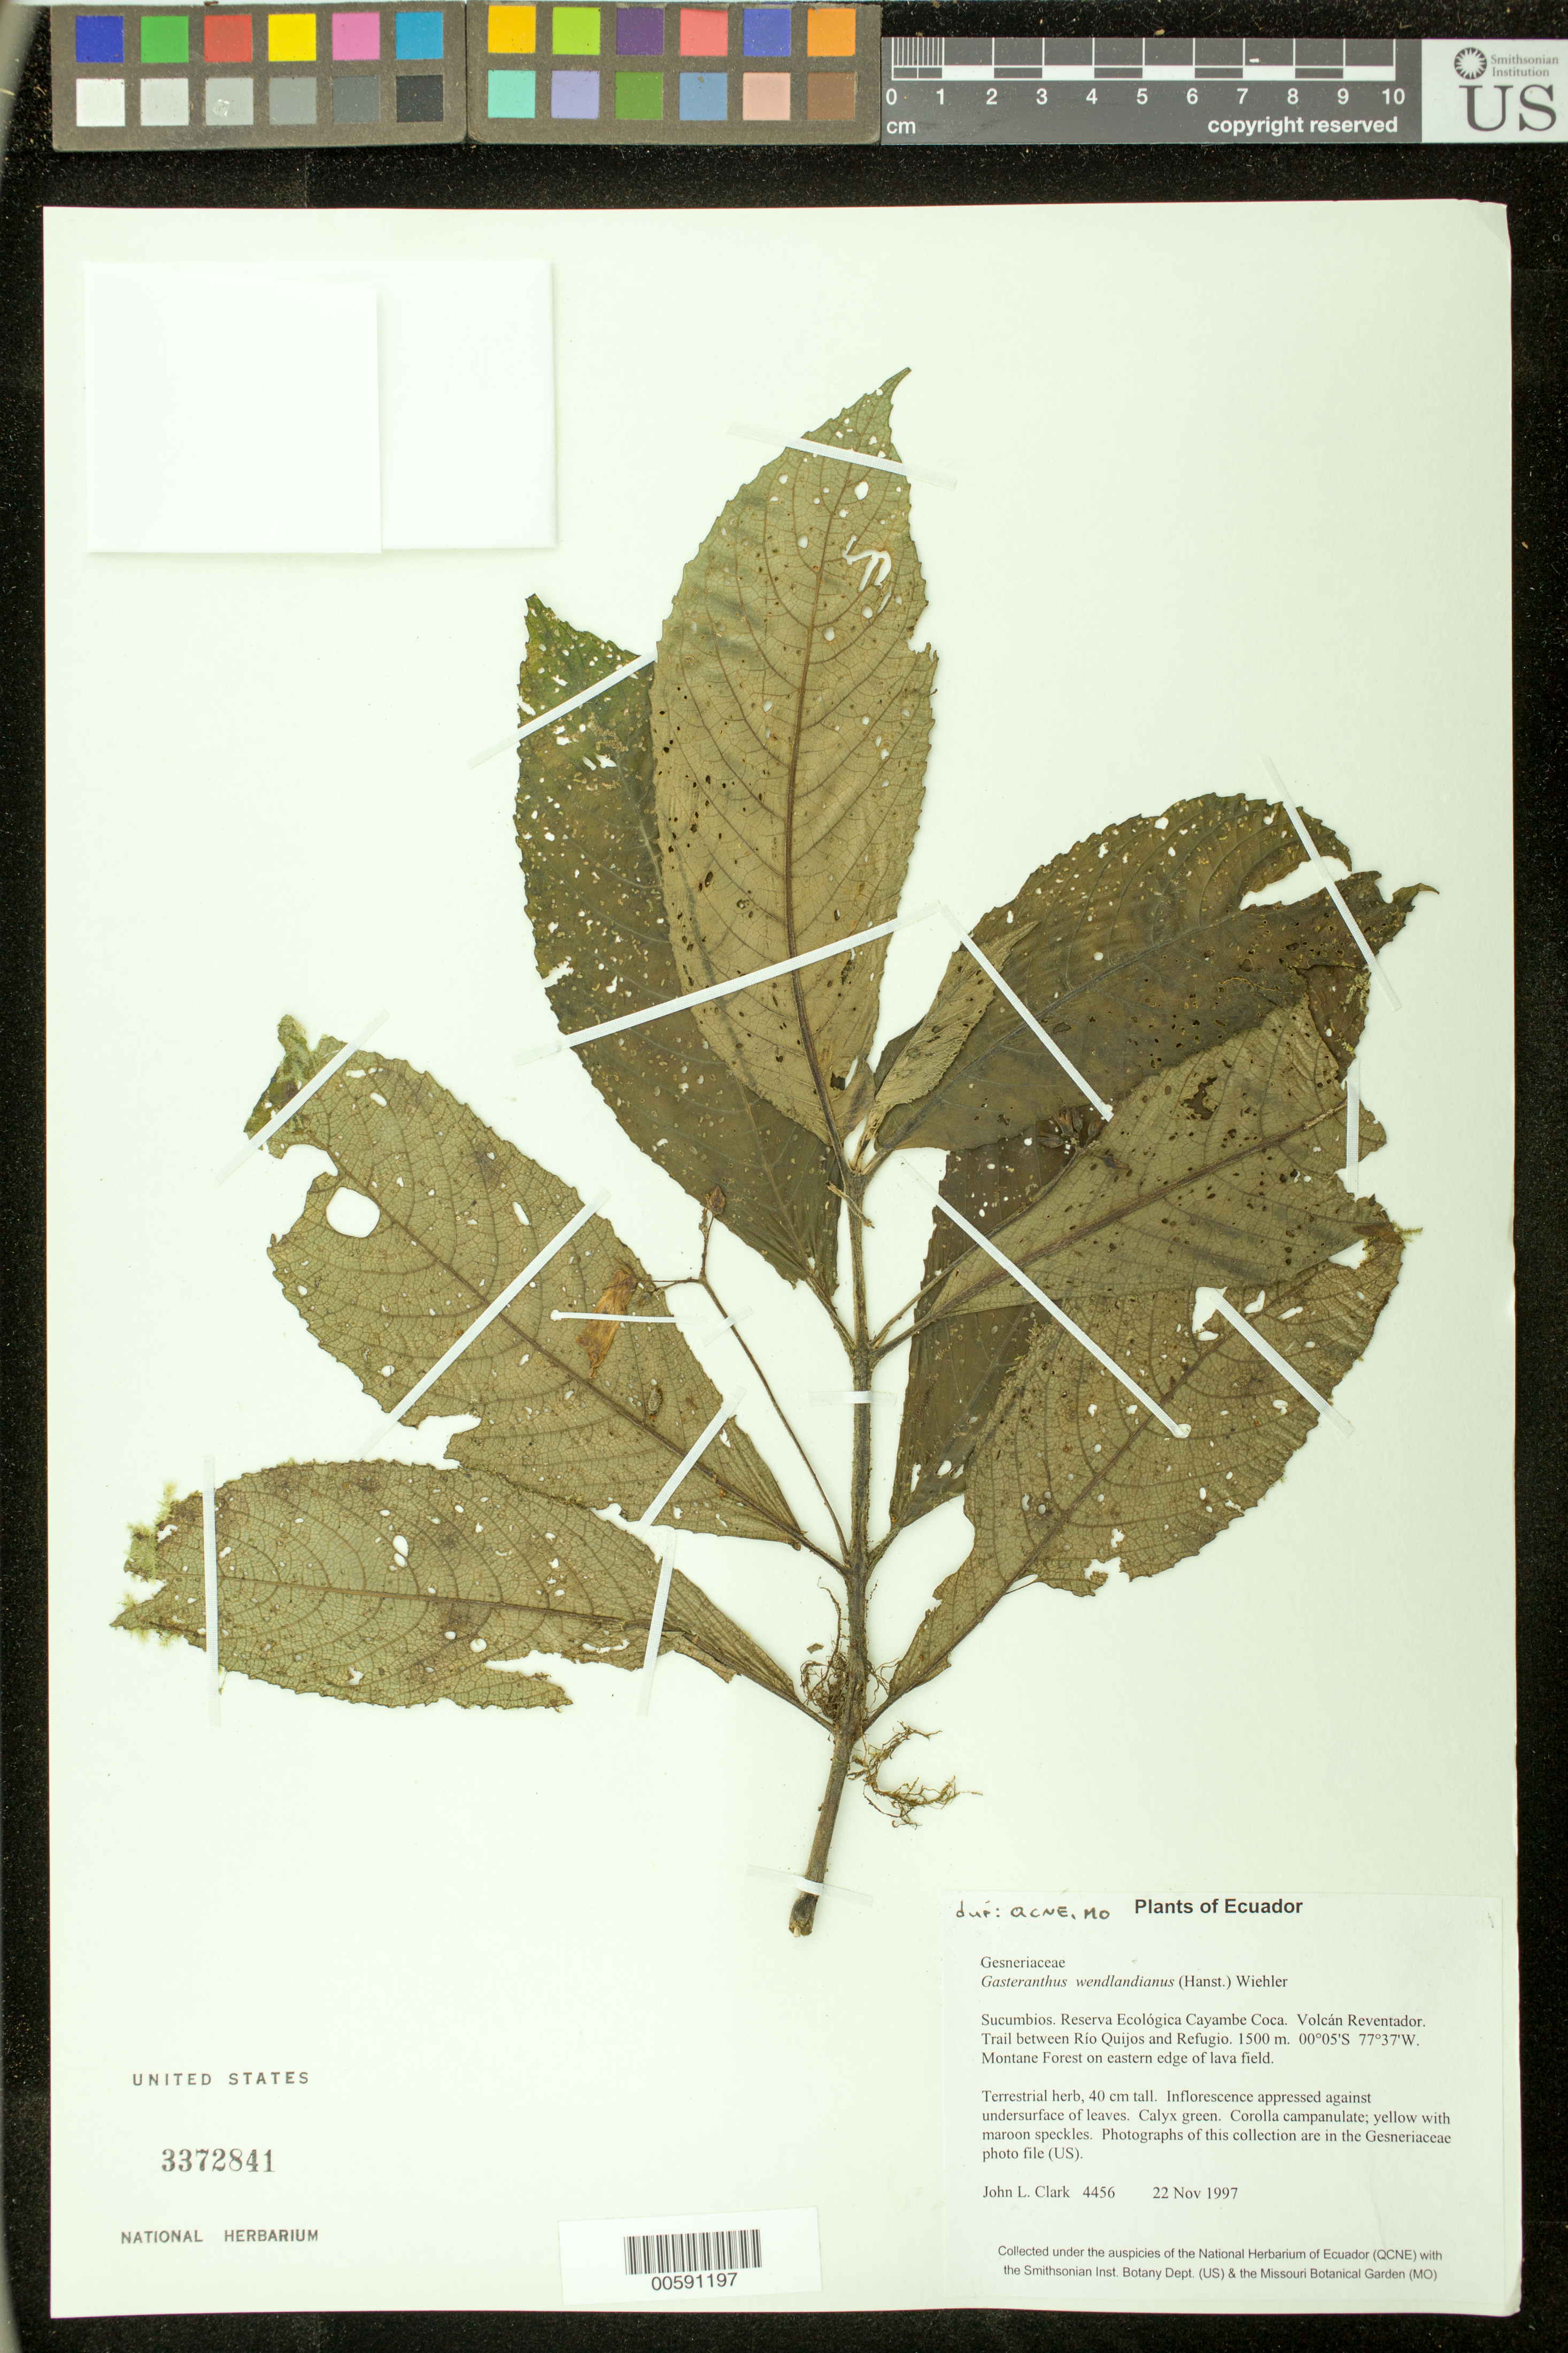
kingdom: Plantae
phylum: Tracheophyta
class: Magnoliopsida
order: Lamiales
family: Gesneriaceae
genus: Gasteranthus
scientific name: Gasteranthus wendlandianus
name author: (Hanst.) Wiehler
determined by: Skog, Laurence E.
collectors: J. L. Clark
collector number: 4456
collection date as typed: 22 Nov 1997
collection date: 1997-11-22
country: Ecuador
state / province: Sucumbíos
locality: Reserva Ecológica Cayambe Coca. Volcán Reventador. Trail between Río Quijos and Refugio.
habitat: Montane Forest on eastern edge of lava field.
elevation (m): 1500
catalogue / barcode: US 3372841